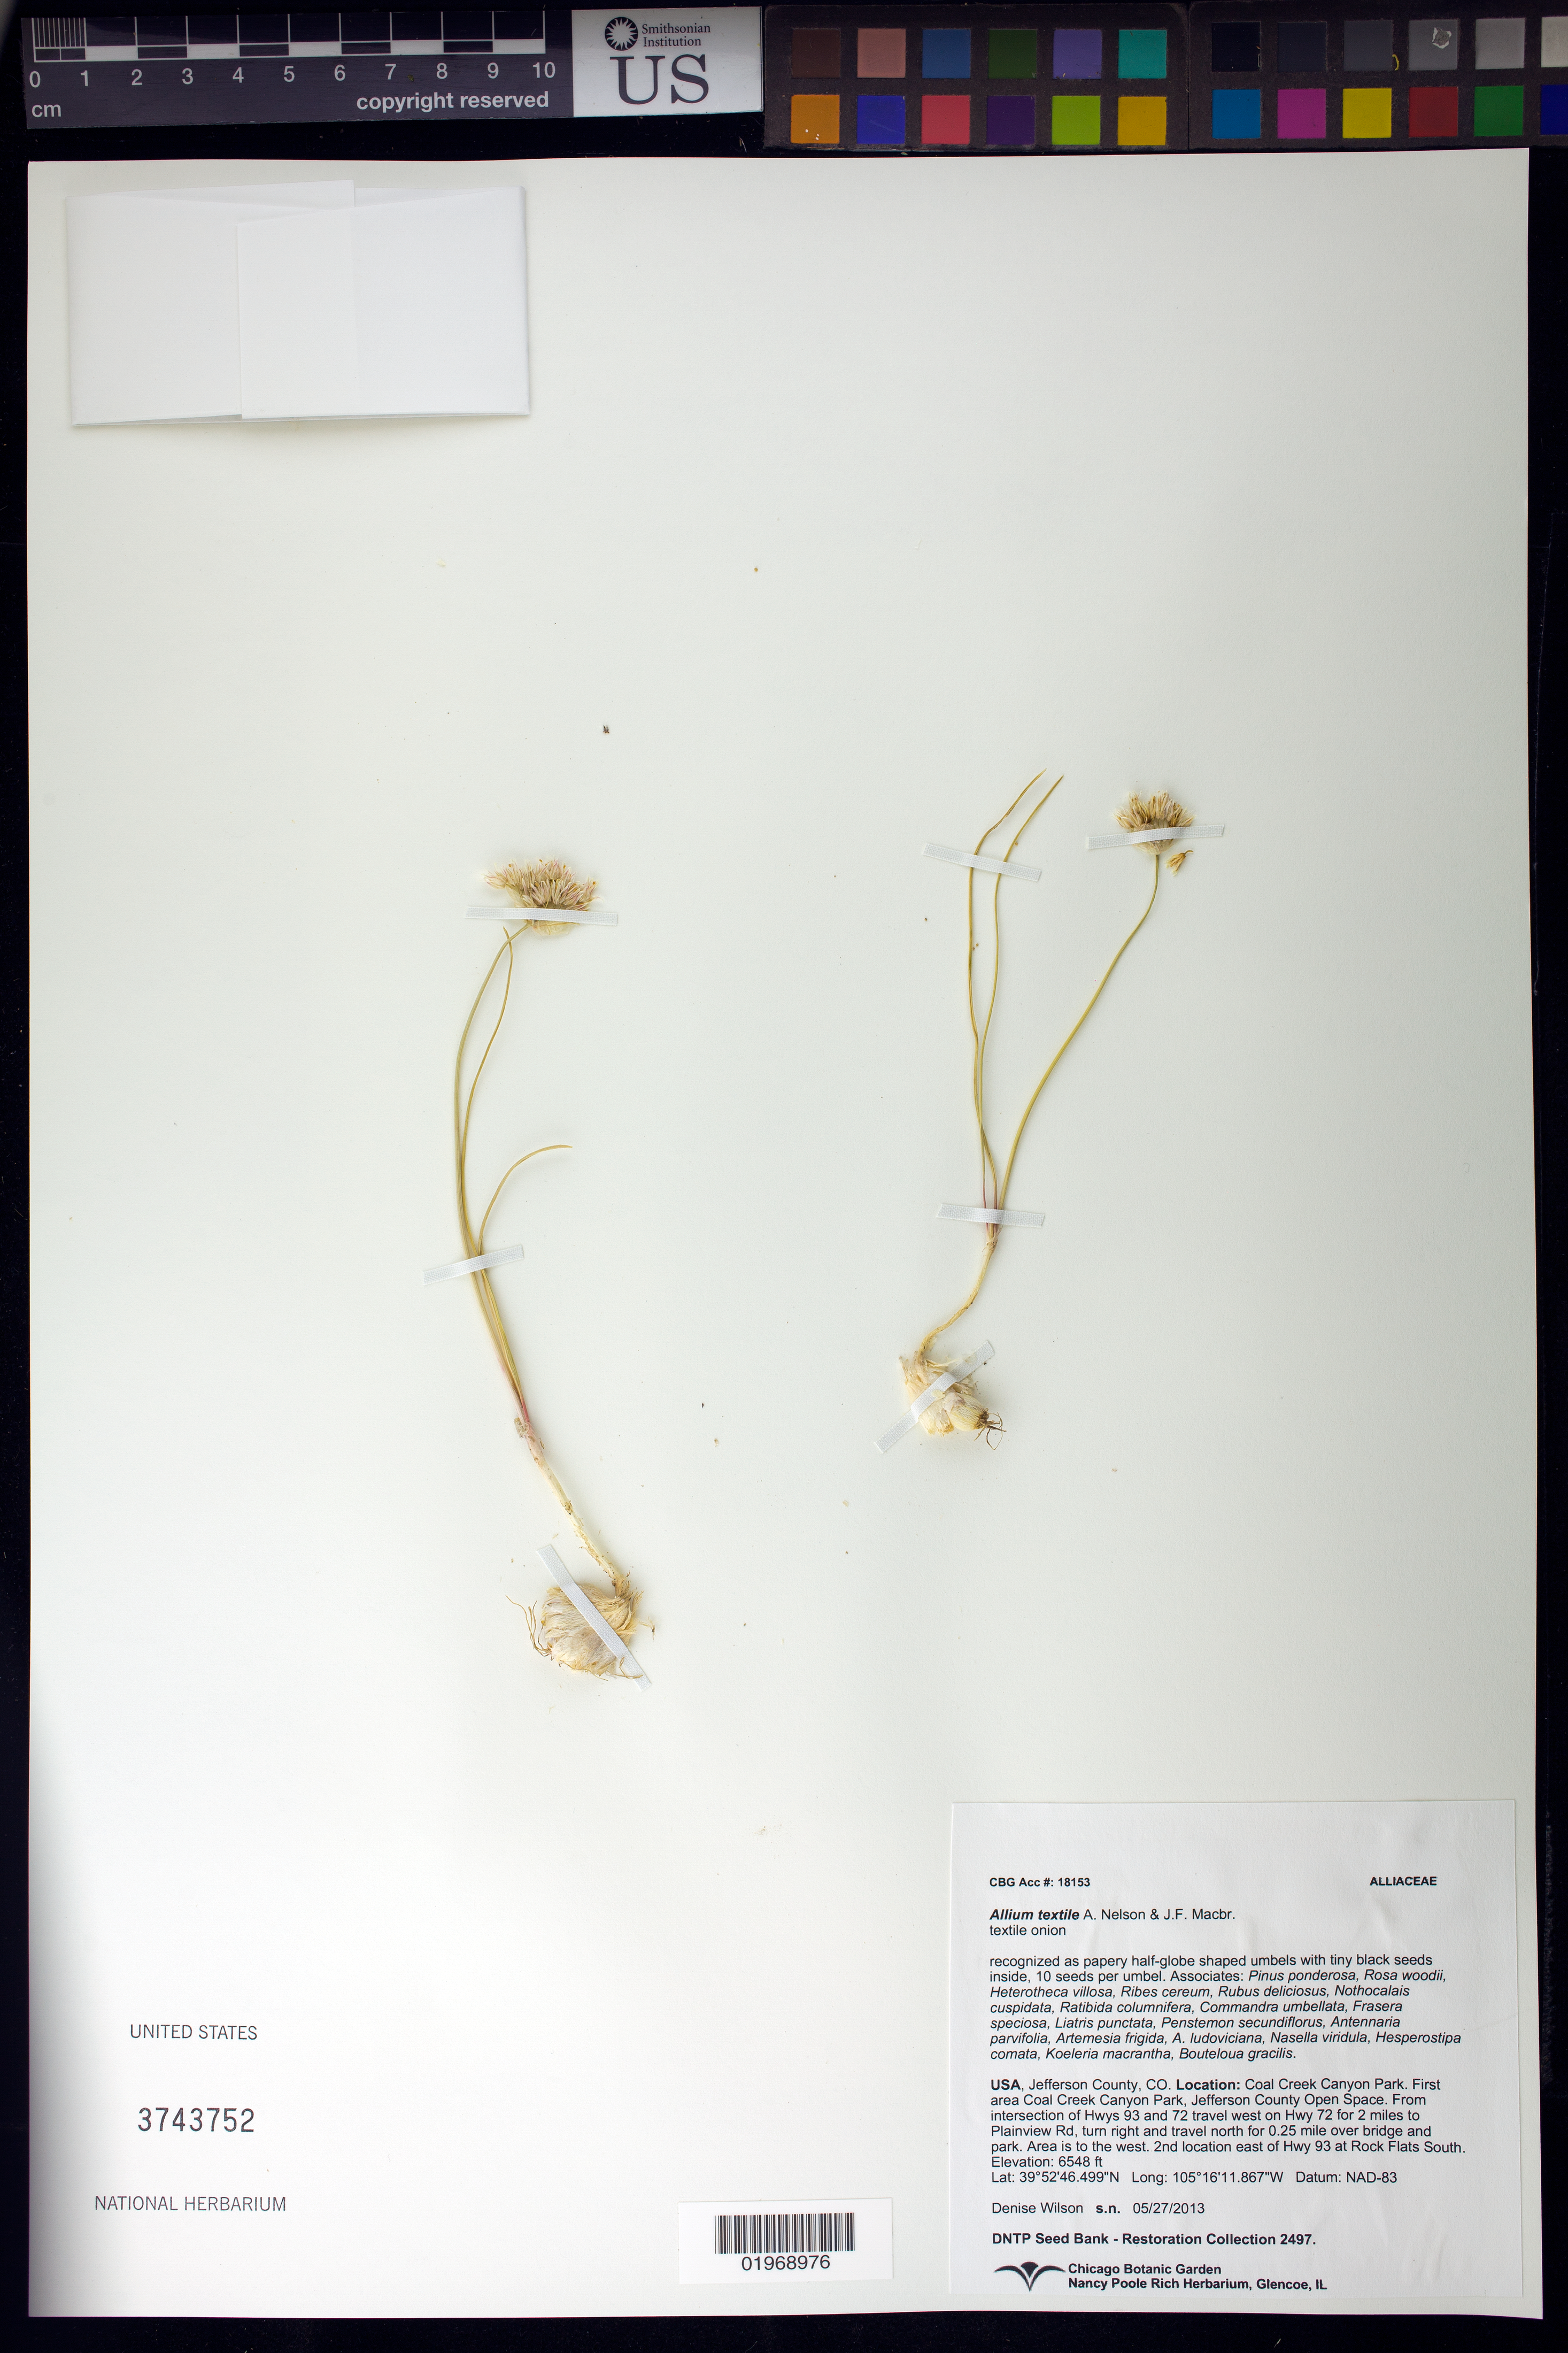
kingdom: Plantae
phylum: Tracheophyta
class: Liliopsida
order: Asparagales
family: Amaryllidaceae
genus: Allium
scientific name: Allium textile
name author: A. Nelson & J.F. Macbr.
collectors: D. Wilson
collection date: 2013-05-27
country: United States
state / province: Colorado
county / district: Jefferson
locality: Coal Creek Canyon Park, Rock Flats South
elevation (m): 1996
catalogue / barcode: US 3743752